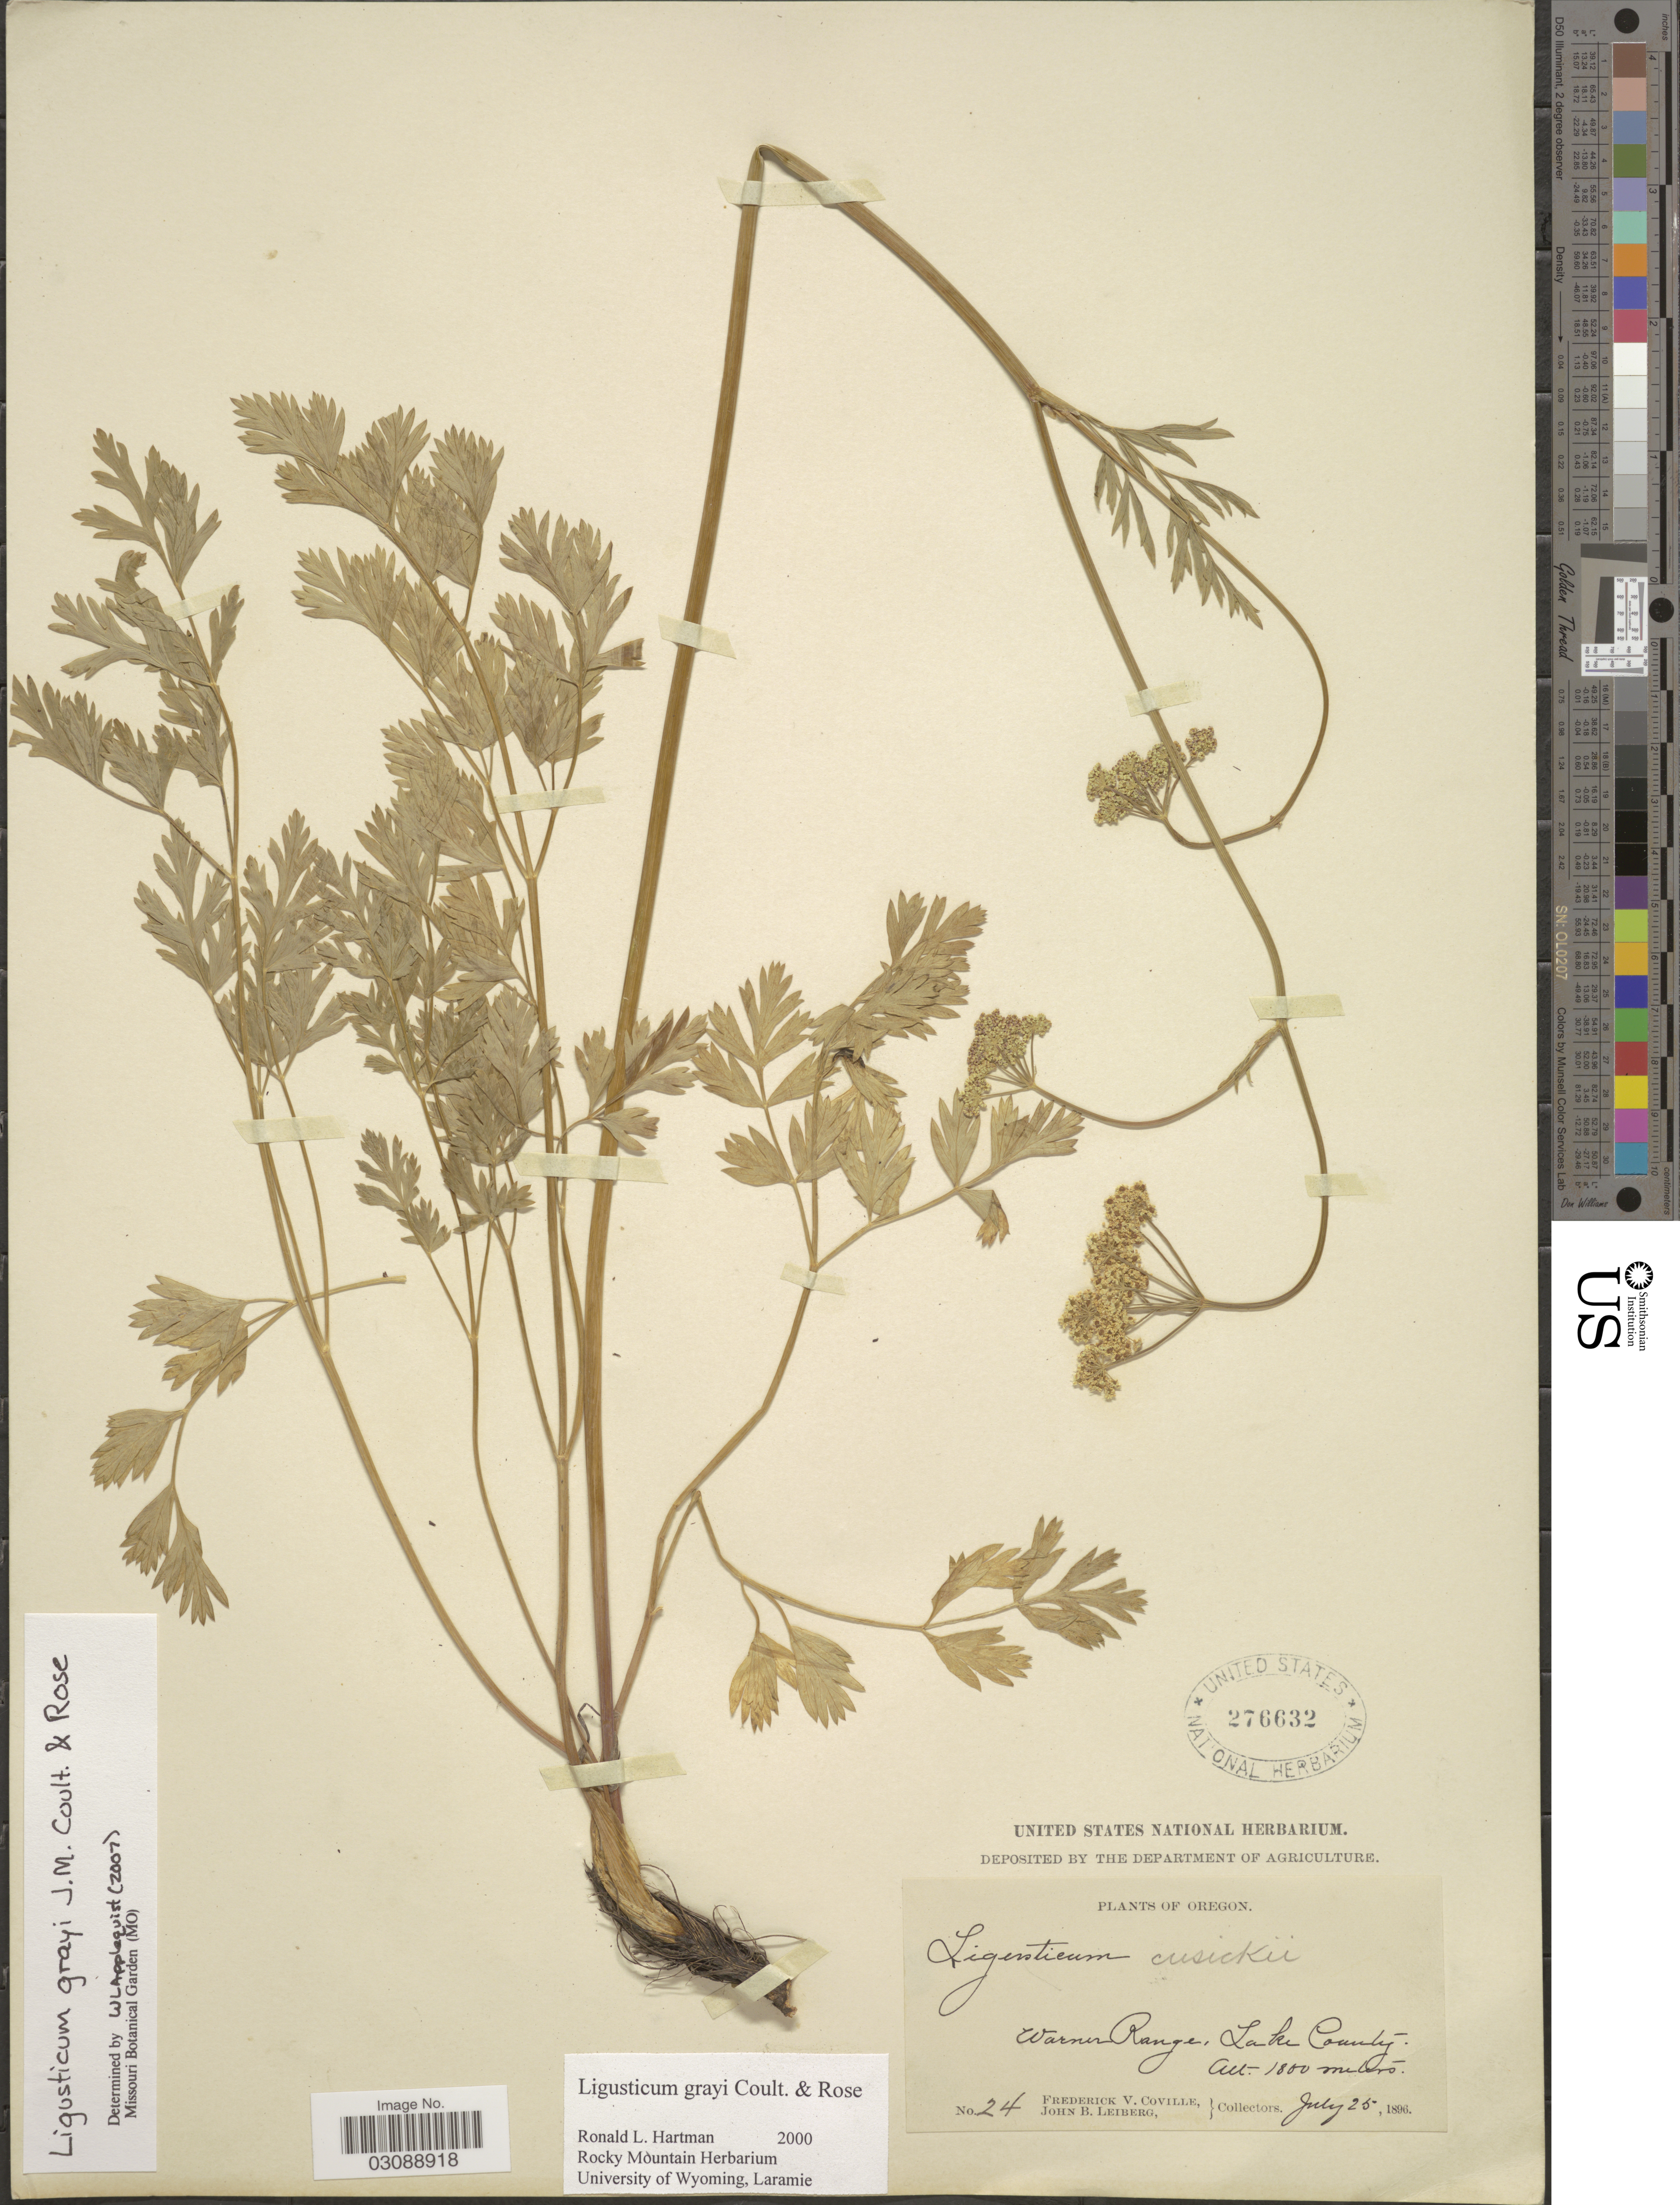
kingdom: Plantae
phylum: Tracheophyta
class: Magnoliopsida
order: Apiales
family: Apiaceae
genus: Ligusticum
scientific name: Ligusticum grayi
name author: J.M. Coult. & Rose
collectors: F. V. Coville & J. Leiberg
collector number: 24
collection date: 1896-07-25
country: United States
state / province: Oregon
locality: Warner Range, Lake County.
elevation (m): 1800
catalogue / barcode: US 276632